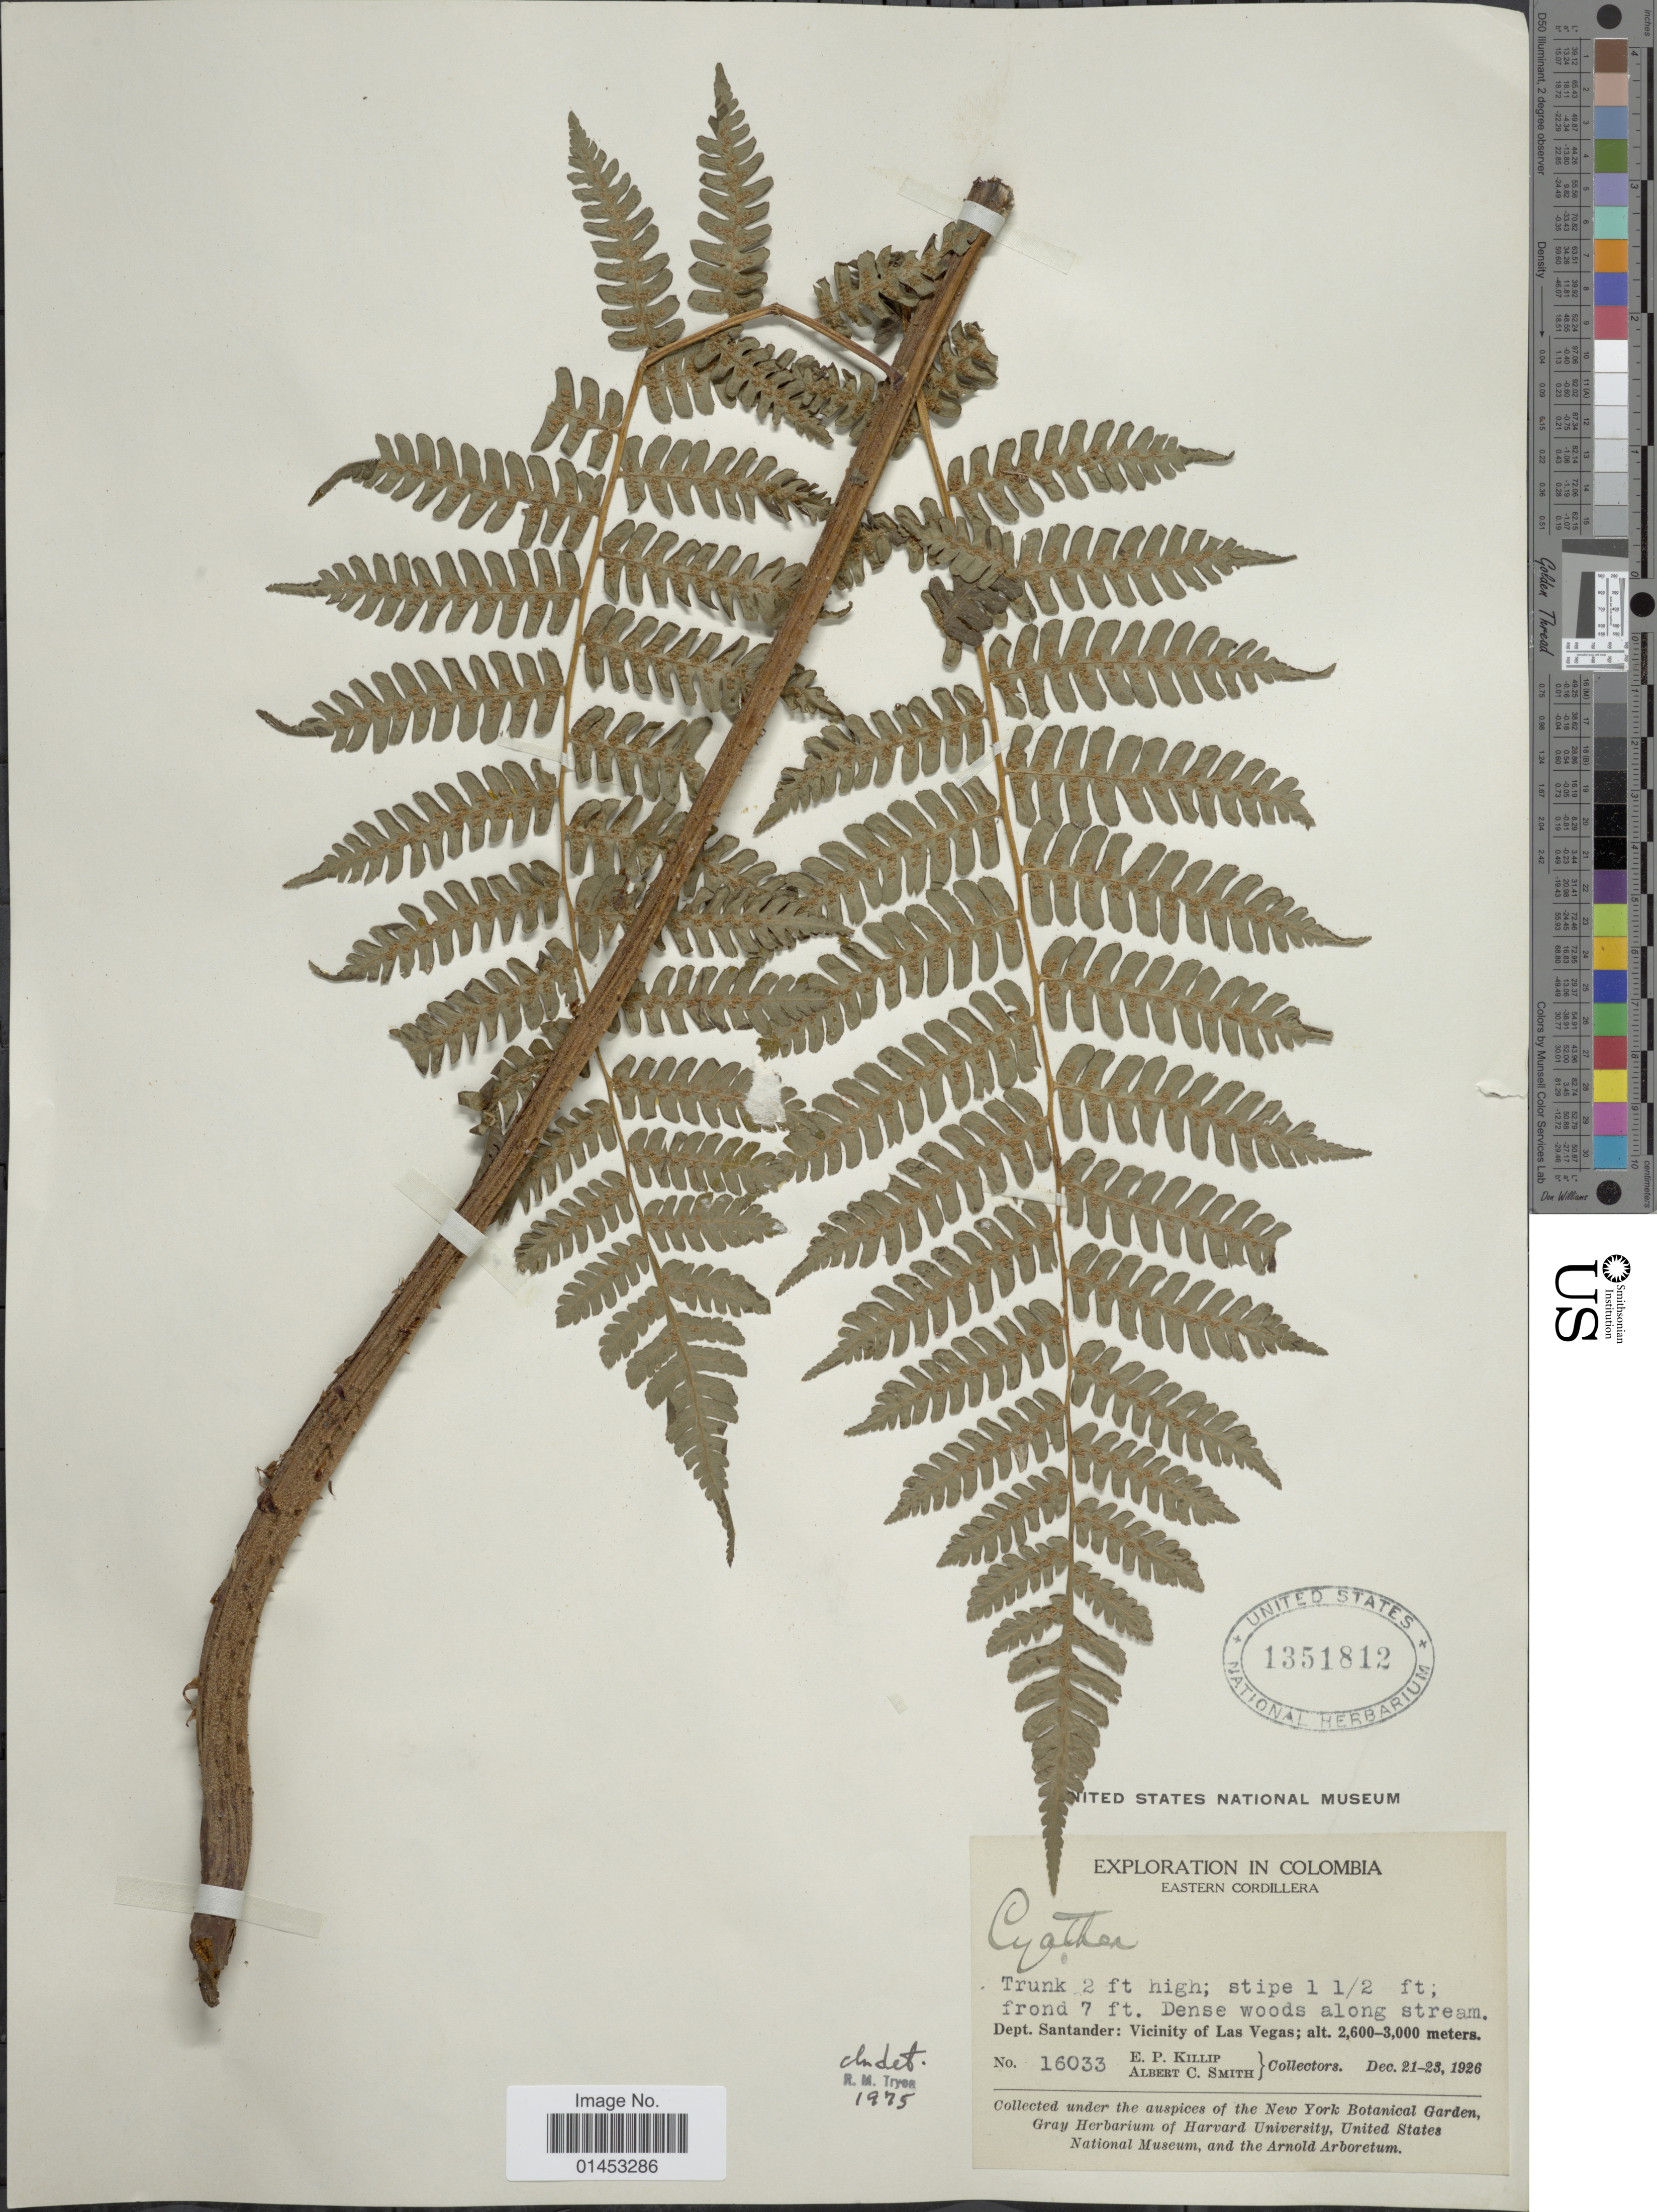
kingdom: Plantae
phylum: Tracheophyta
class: Polypodiopsida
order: Cyatheales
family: Cyatheaceae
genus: Cyathea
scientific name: Cyathea sp.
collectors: E. P. Killip & A. C. Smith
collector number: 16033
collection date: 1926-12-21/1926-12-23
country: Colombia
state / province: Santander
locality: Eastern Cordillera, Dept. Santander: Vicinity of Las Vegas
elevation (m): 2600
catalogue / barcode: US 1351812